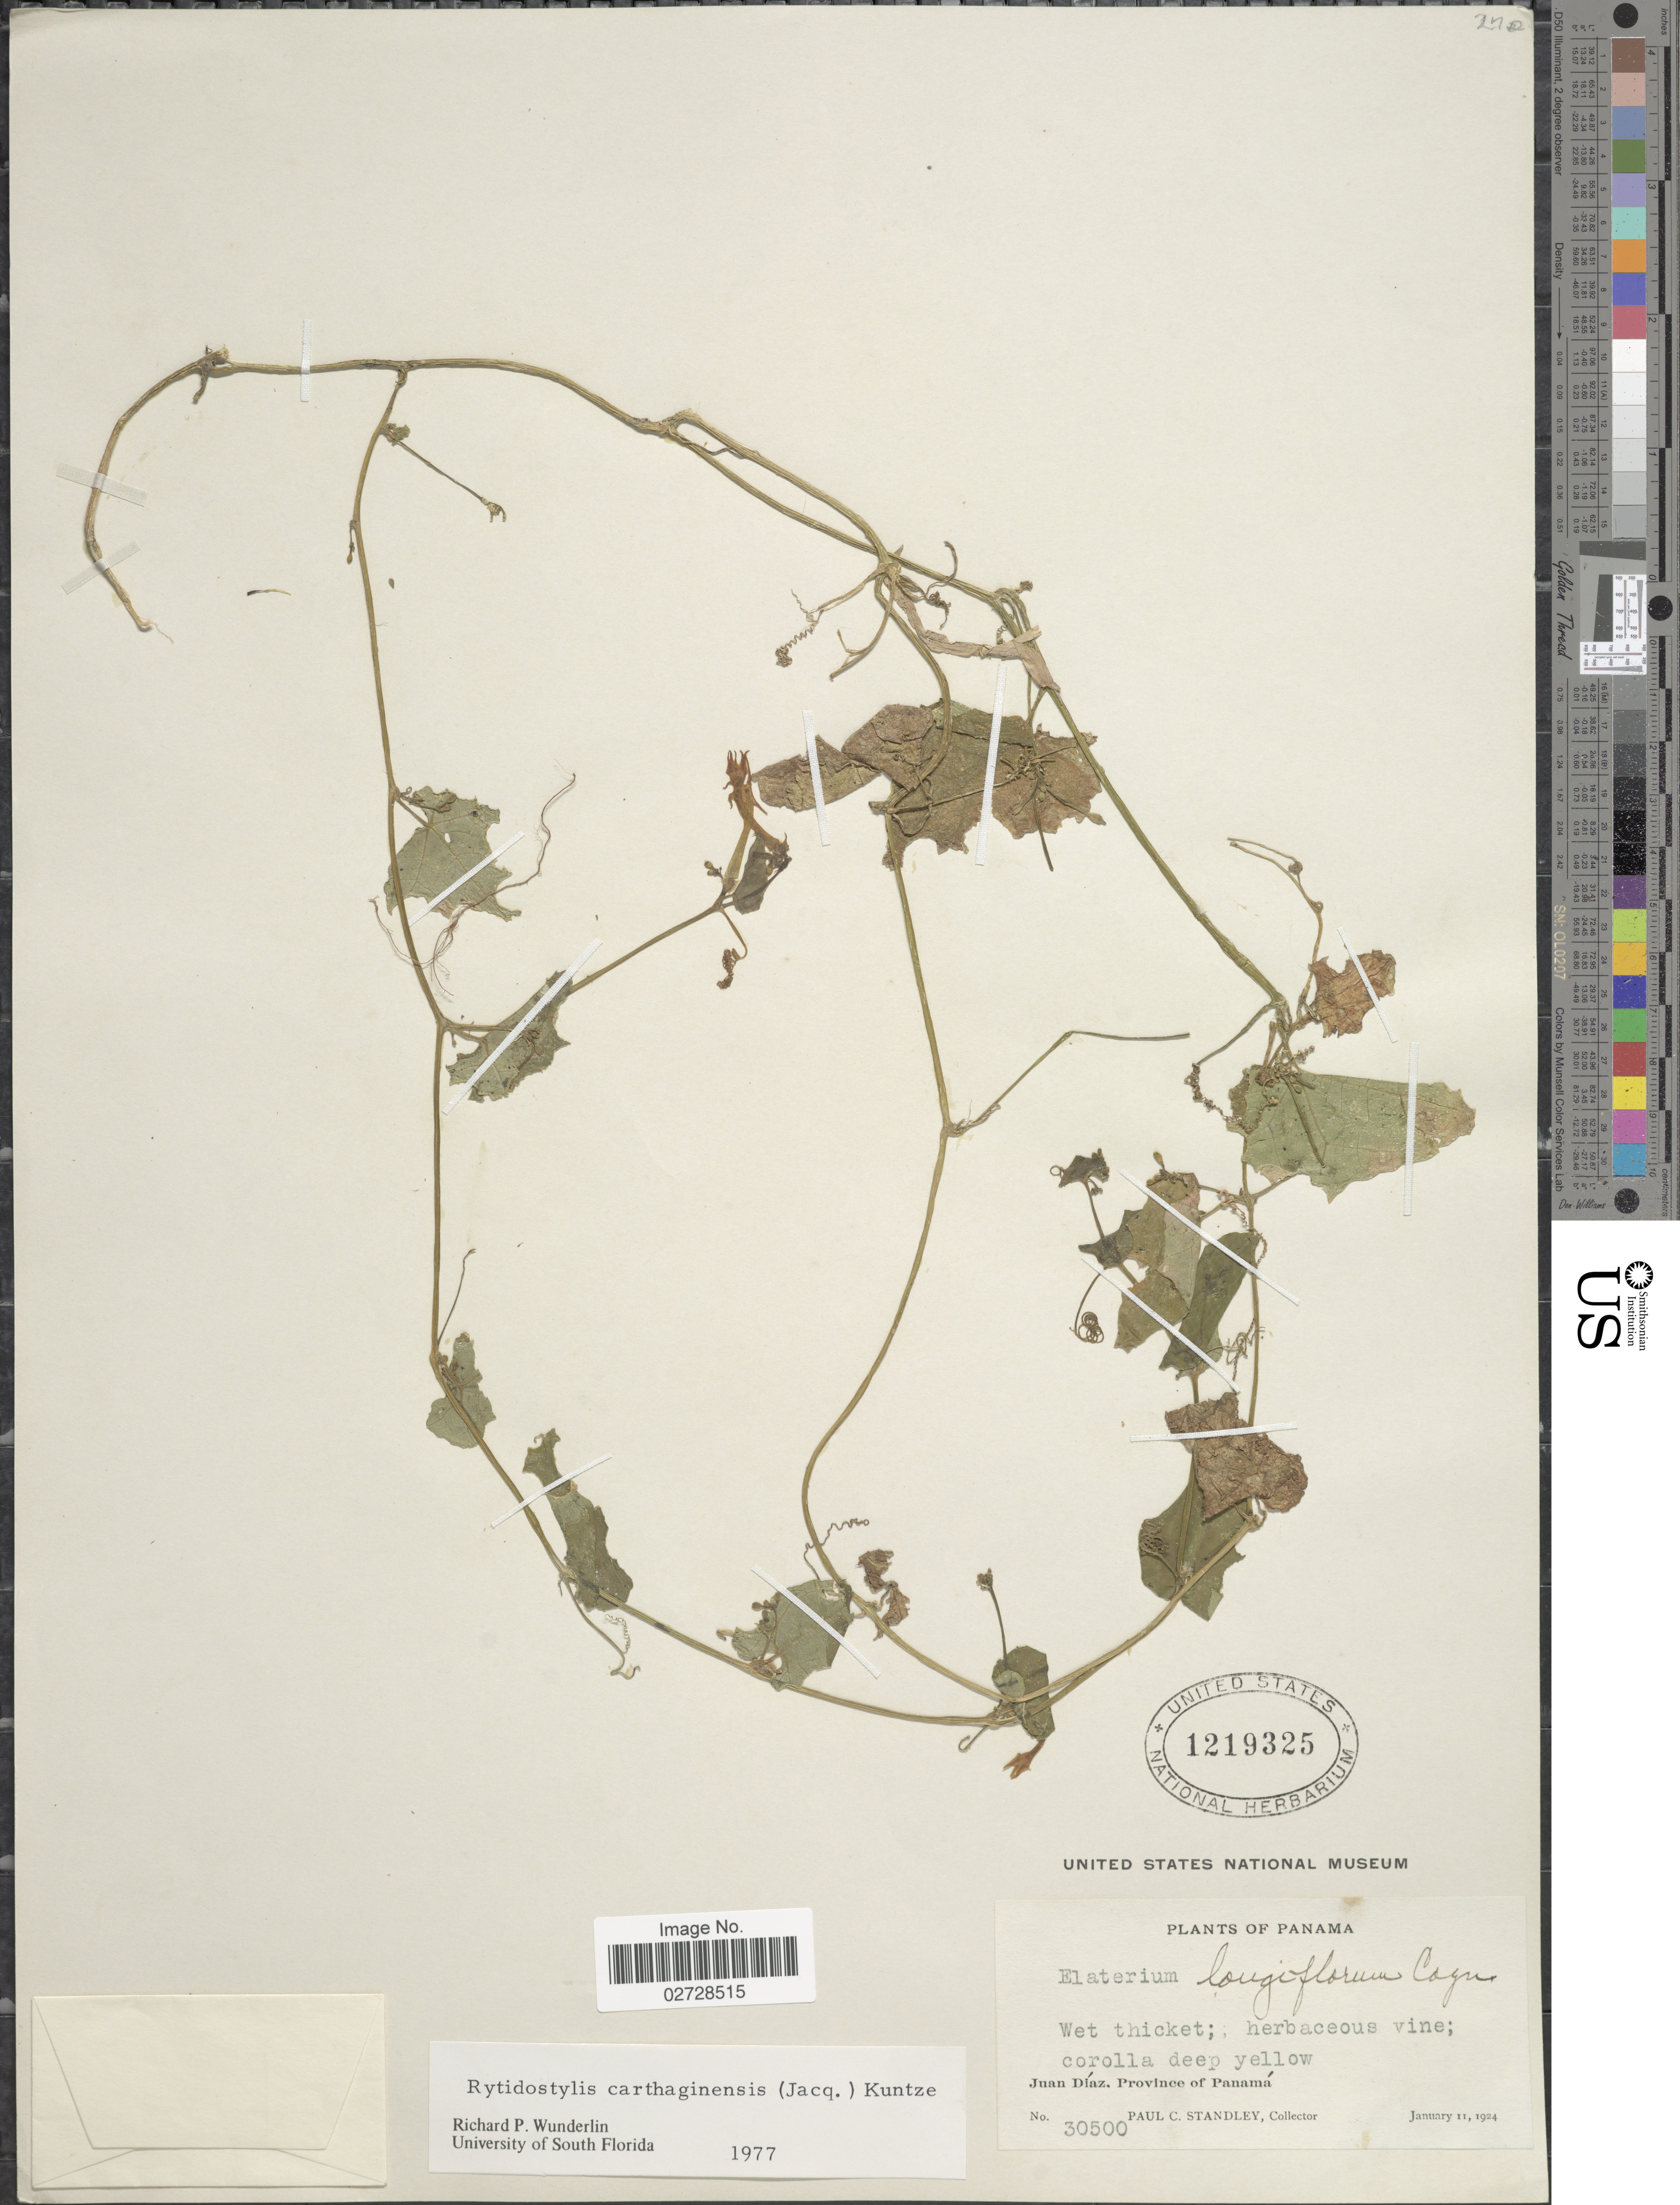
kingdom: Plantae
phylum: Tracheophyta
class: Magnoliopsida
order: Cucurbitales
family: Cucurbitaceae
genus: Cyclanthera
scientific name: Cyclanthera carthagenensis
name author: (Jacq.) H. Schaef. & S.S. Renner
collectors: P. C. Standley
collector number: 30500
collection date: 1924-01-11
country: Panama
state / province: Panamá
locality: Juan Diaz.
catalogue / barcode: US 1219325